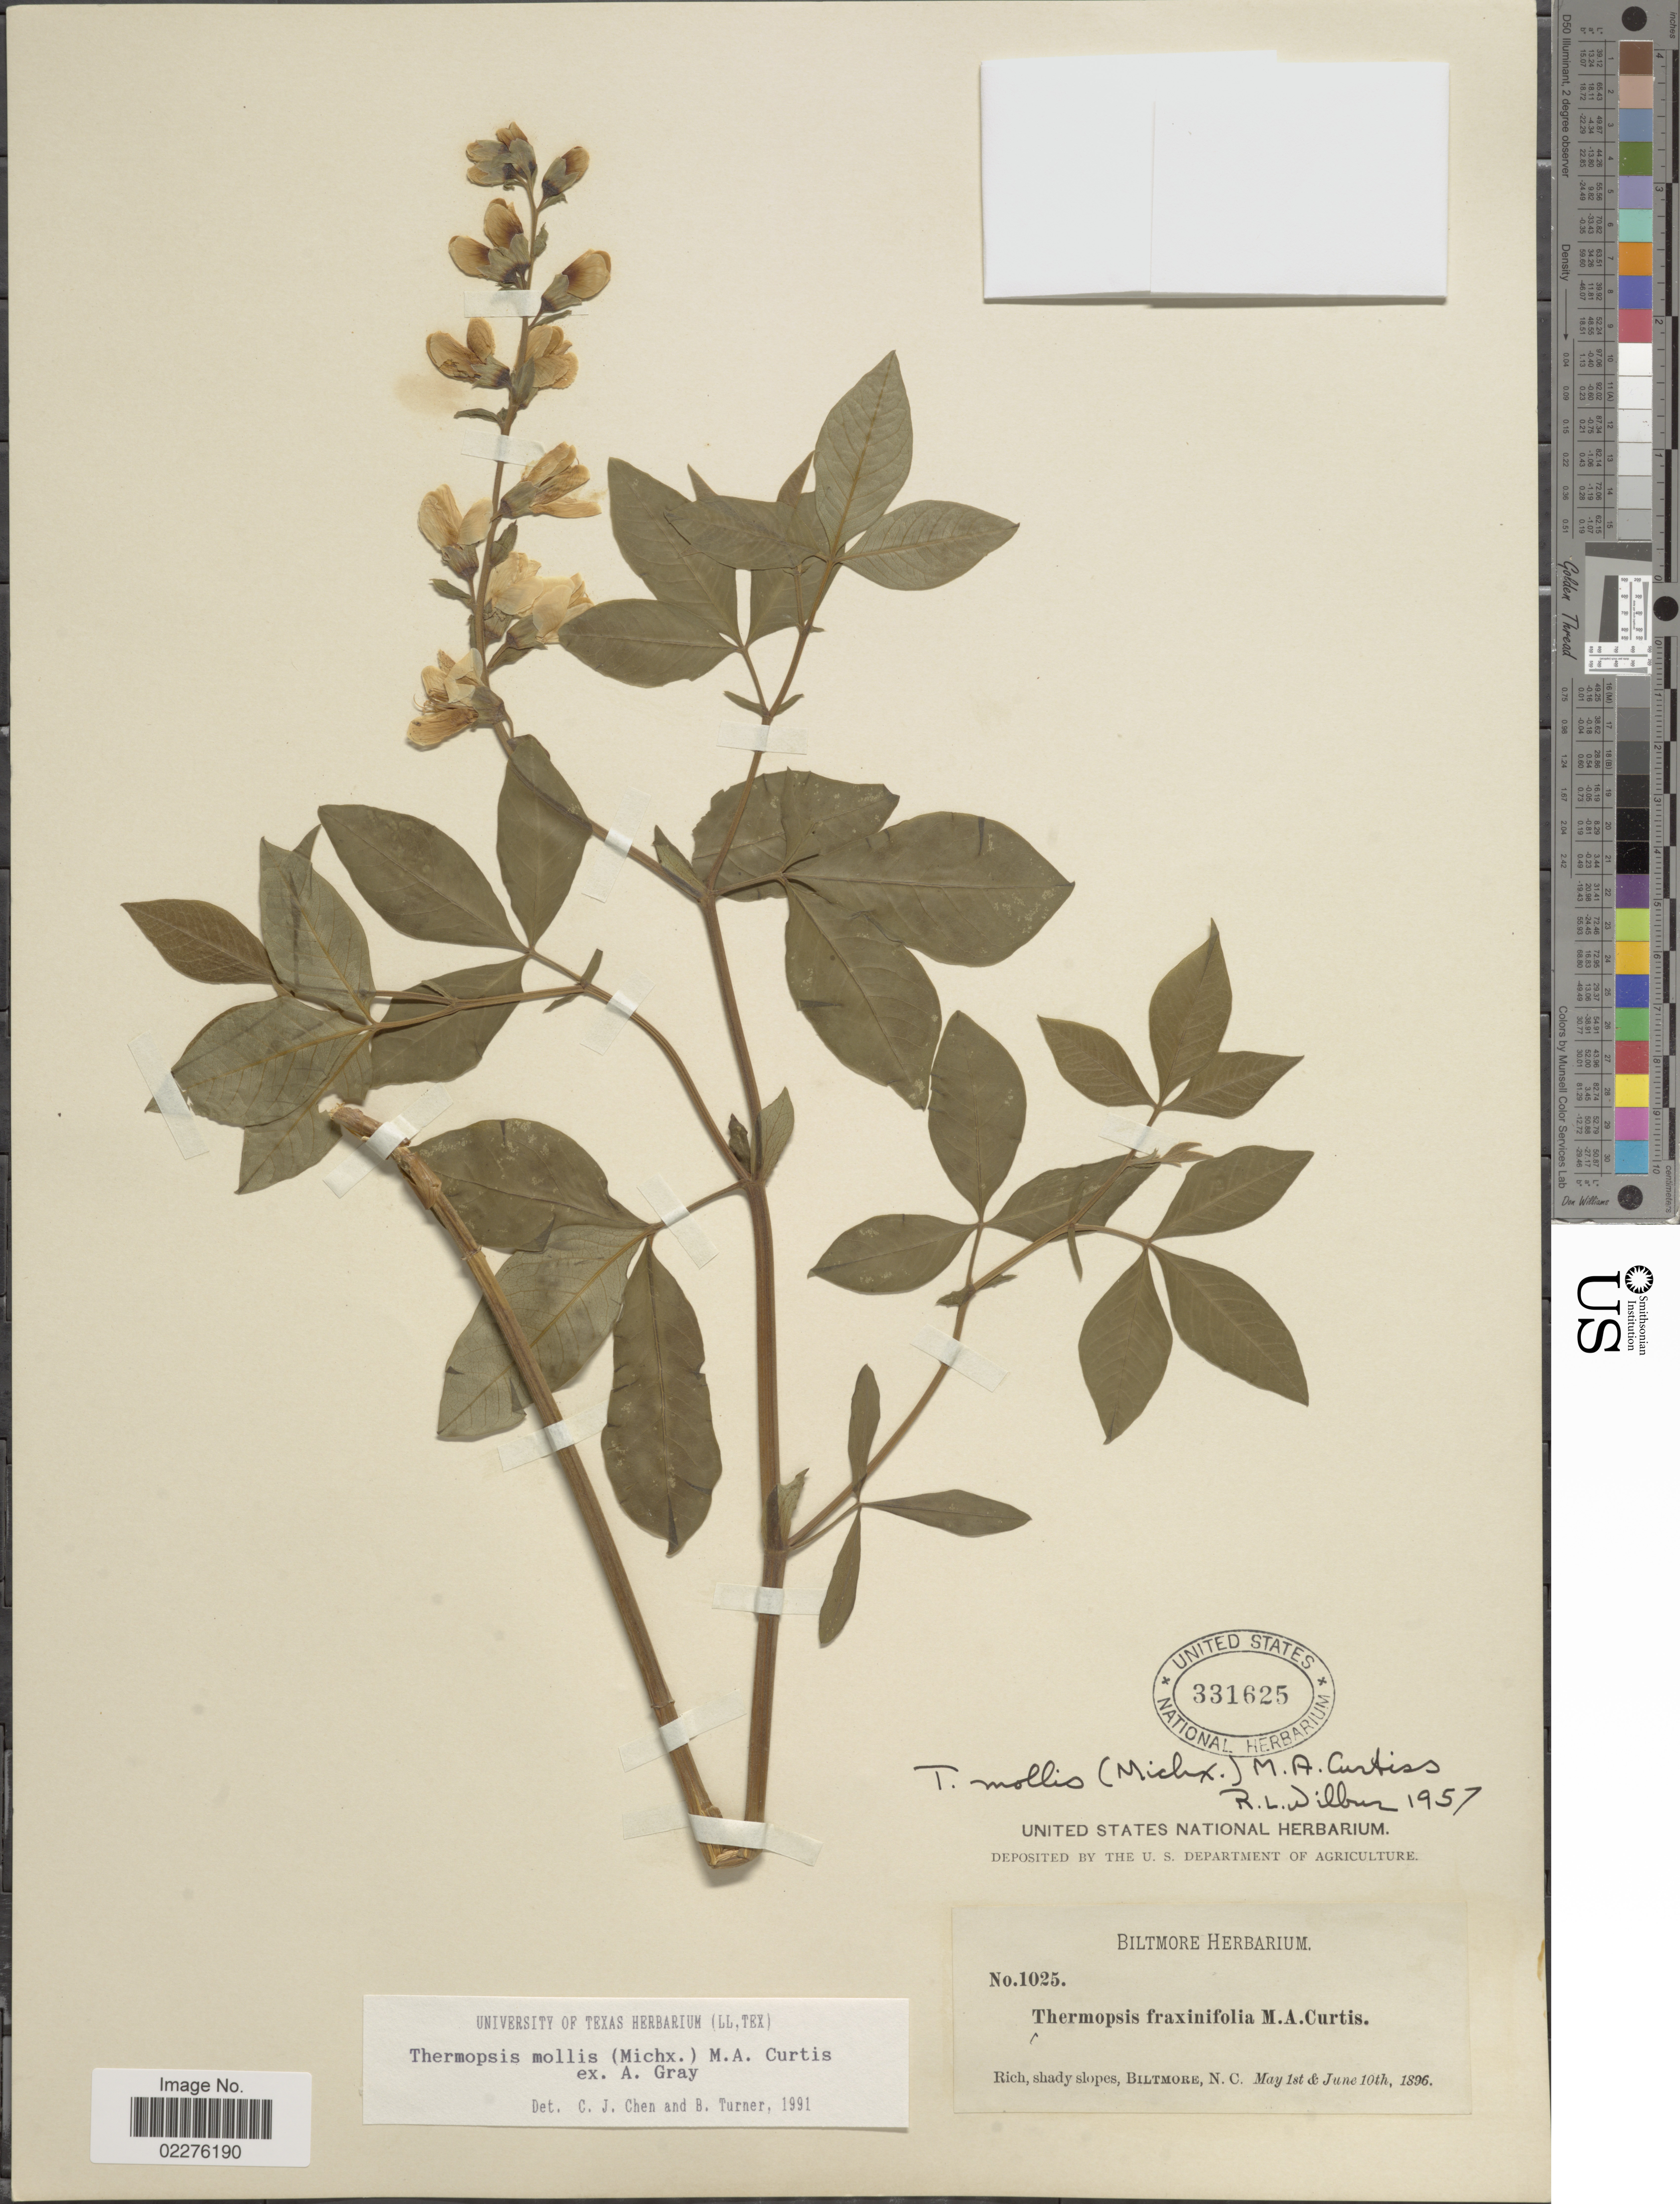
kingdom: Plantae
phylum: Tracheophyta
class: Magnoliopsida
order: Fabales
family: Fabaceae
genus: Thermopsis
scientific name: Thermopsis mollis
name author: (Michx.) M.A. Curtis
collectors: ex herb. Biltmore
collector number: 1025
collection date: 1896-05-01/1896-06-10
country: United States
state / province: North Carolina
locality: Rich, shady slopes, Biltmore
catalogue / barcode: US 331625